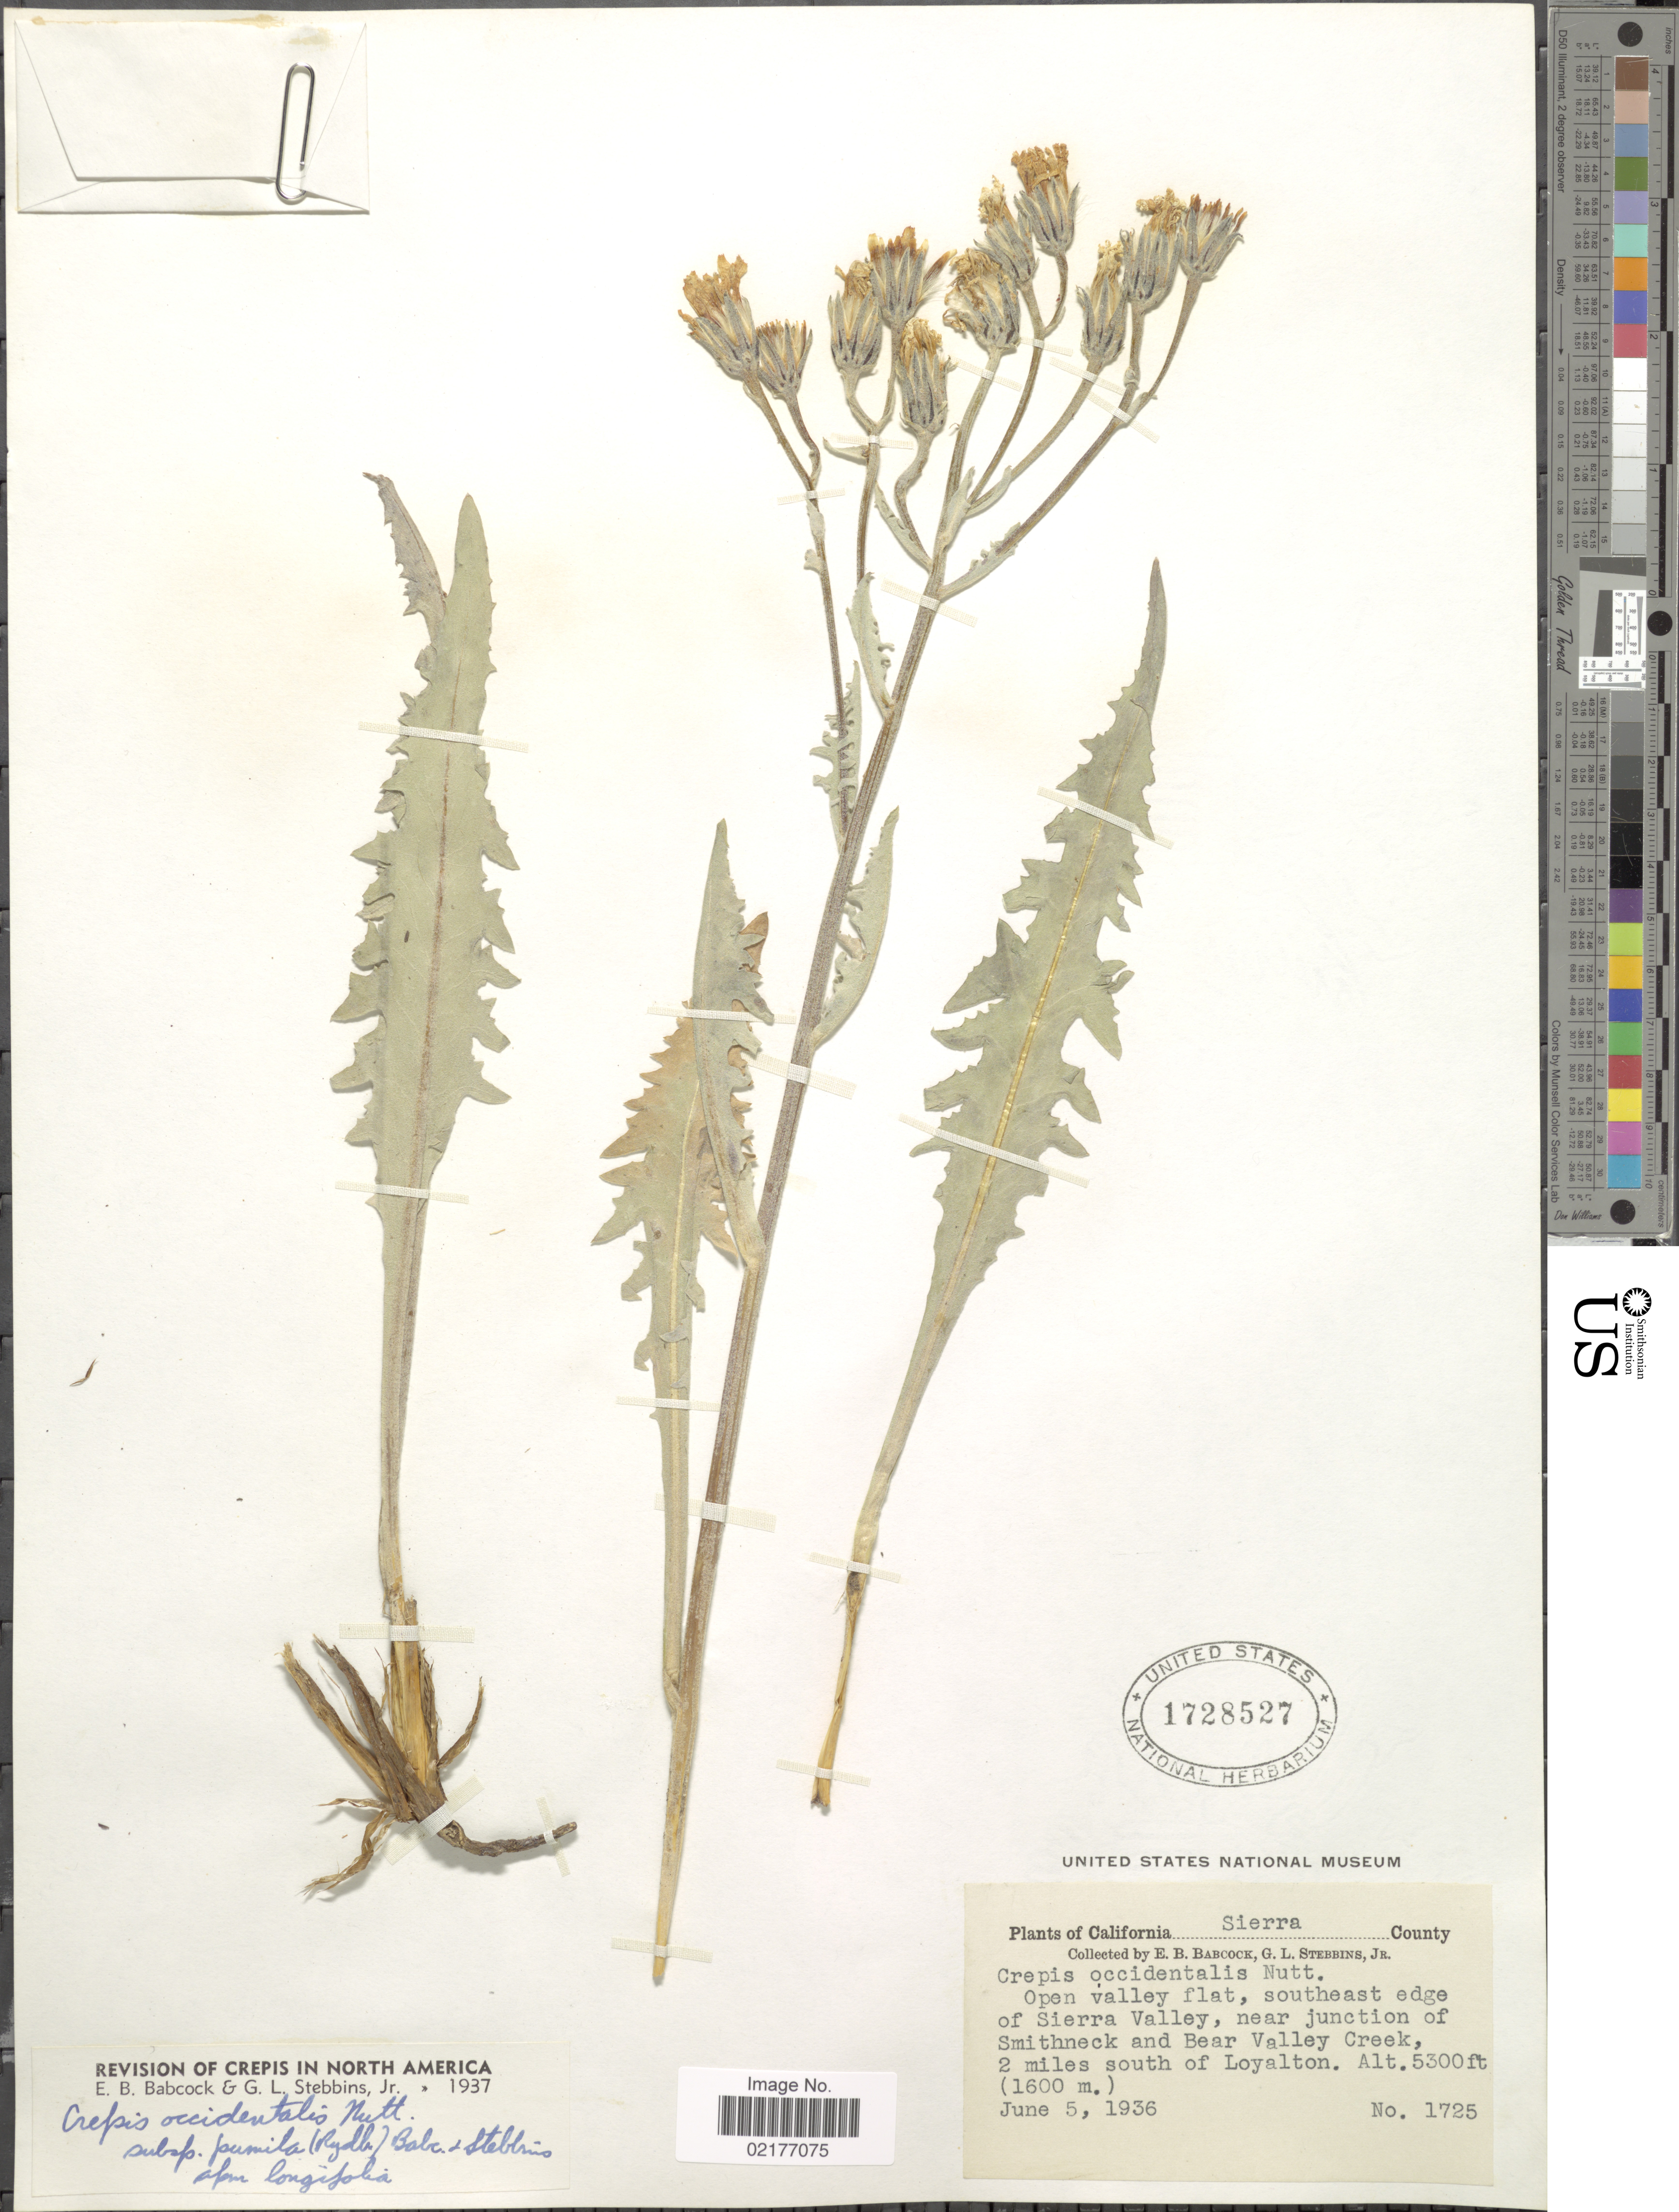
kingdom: Plantae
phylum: Tracheophyta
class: Magnoliopsida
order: Asterales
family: Asteraceae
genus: Crepis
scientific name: Crepis occidentalis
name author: Nutt.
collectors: E. B. Babcock & G. L. Stebbins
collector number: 1725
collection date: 1936-06-05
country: United States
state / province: California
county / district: Sierra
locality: Sierra County, Open valley flat, southeast edge of Sierra Valley, near junction of Smitneck and Bear Valley Creek, 2 miles south of Loyalton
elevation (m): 1615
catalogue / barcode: US 1728527